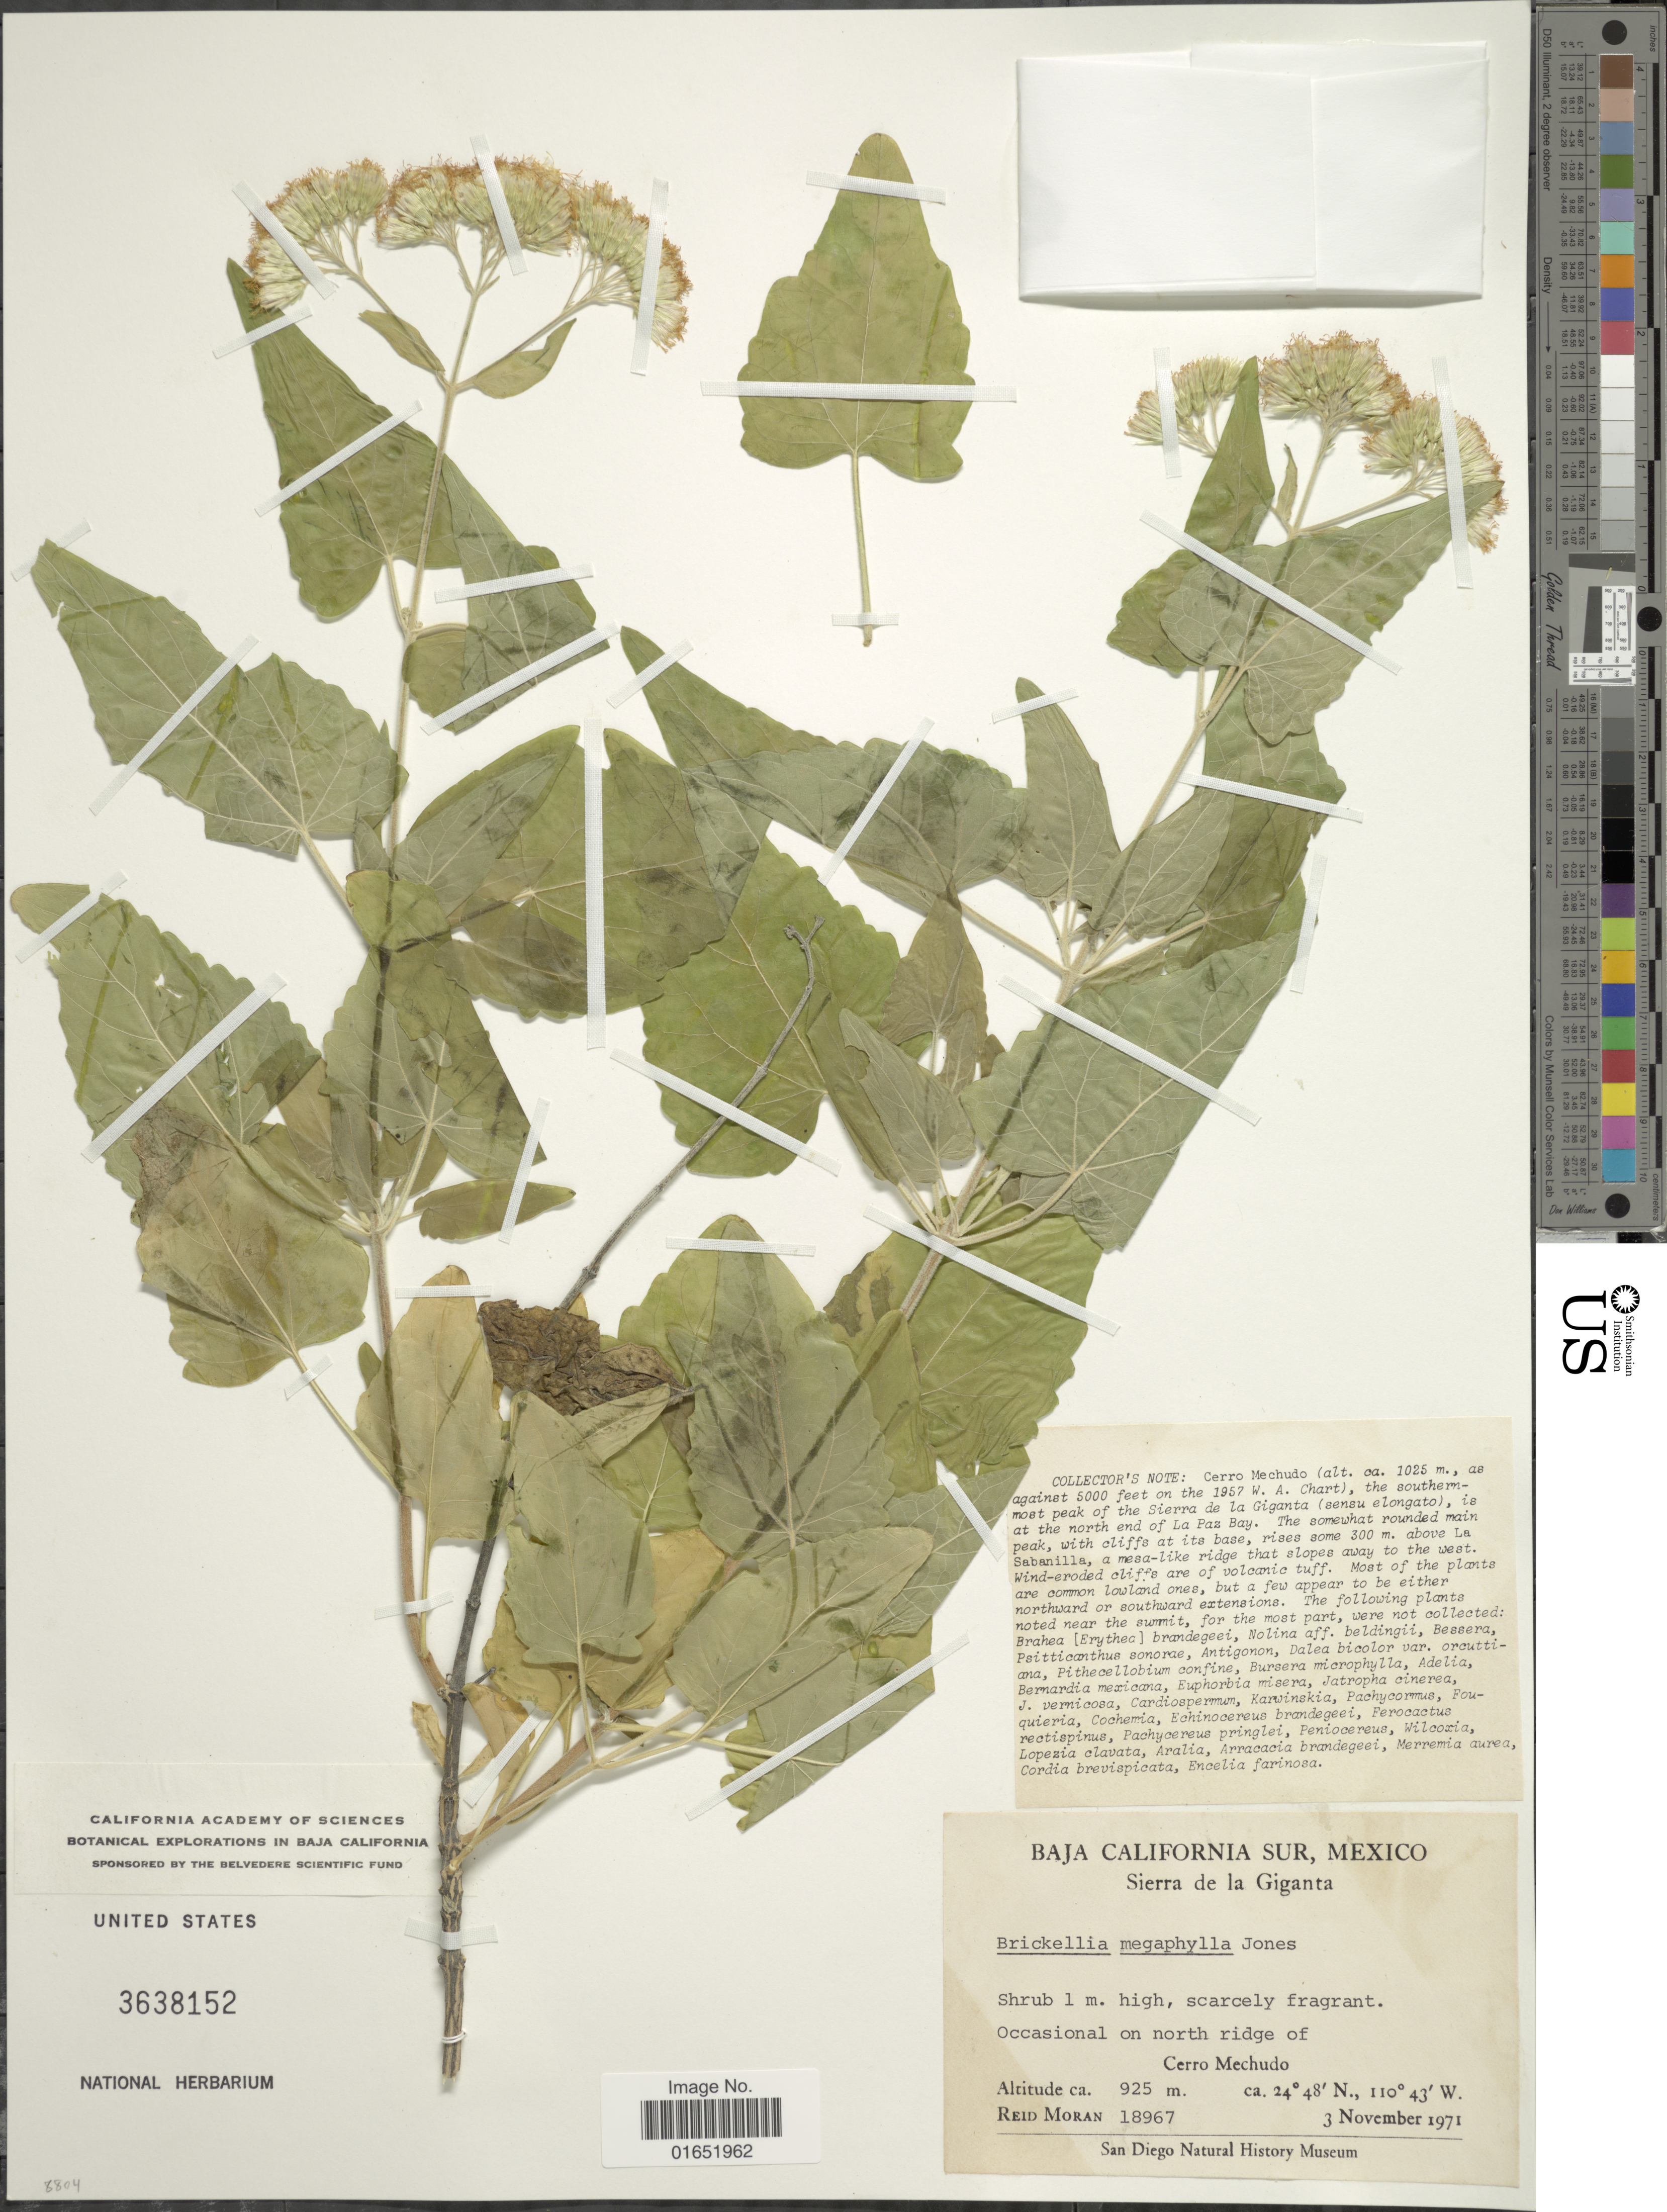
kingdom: Plantae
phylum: Tracheophyta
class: Magnoliopsida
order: Asterales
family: Asteraceae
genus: Brickellia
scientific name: Brickellia megaphylla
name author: M.E. Jones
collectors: R. V. Moran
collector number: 18967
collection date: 1971-11-03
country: Mexico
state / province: Baja California Sur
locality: Baja California Sur, Sierra de la Giganta, Occasional on north ridge of Cerro Mechudo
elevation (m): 925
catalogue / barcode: US 3638152